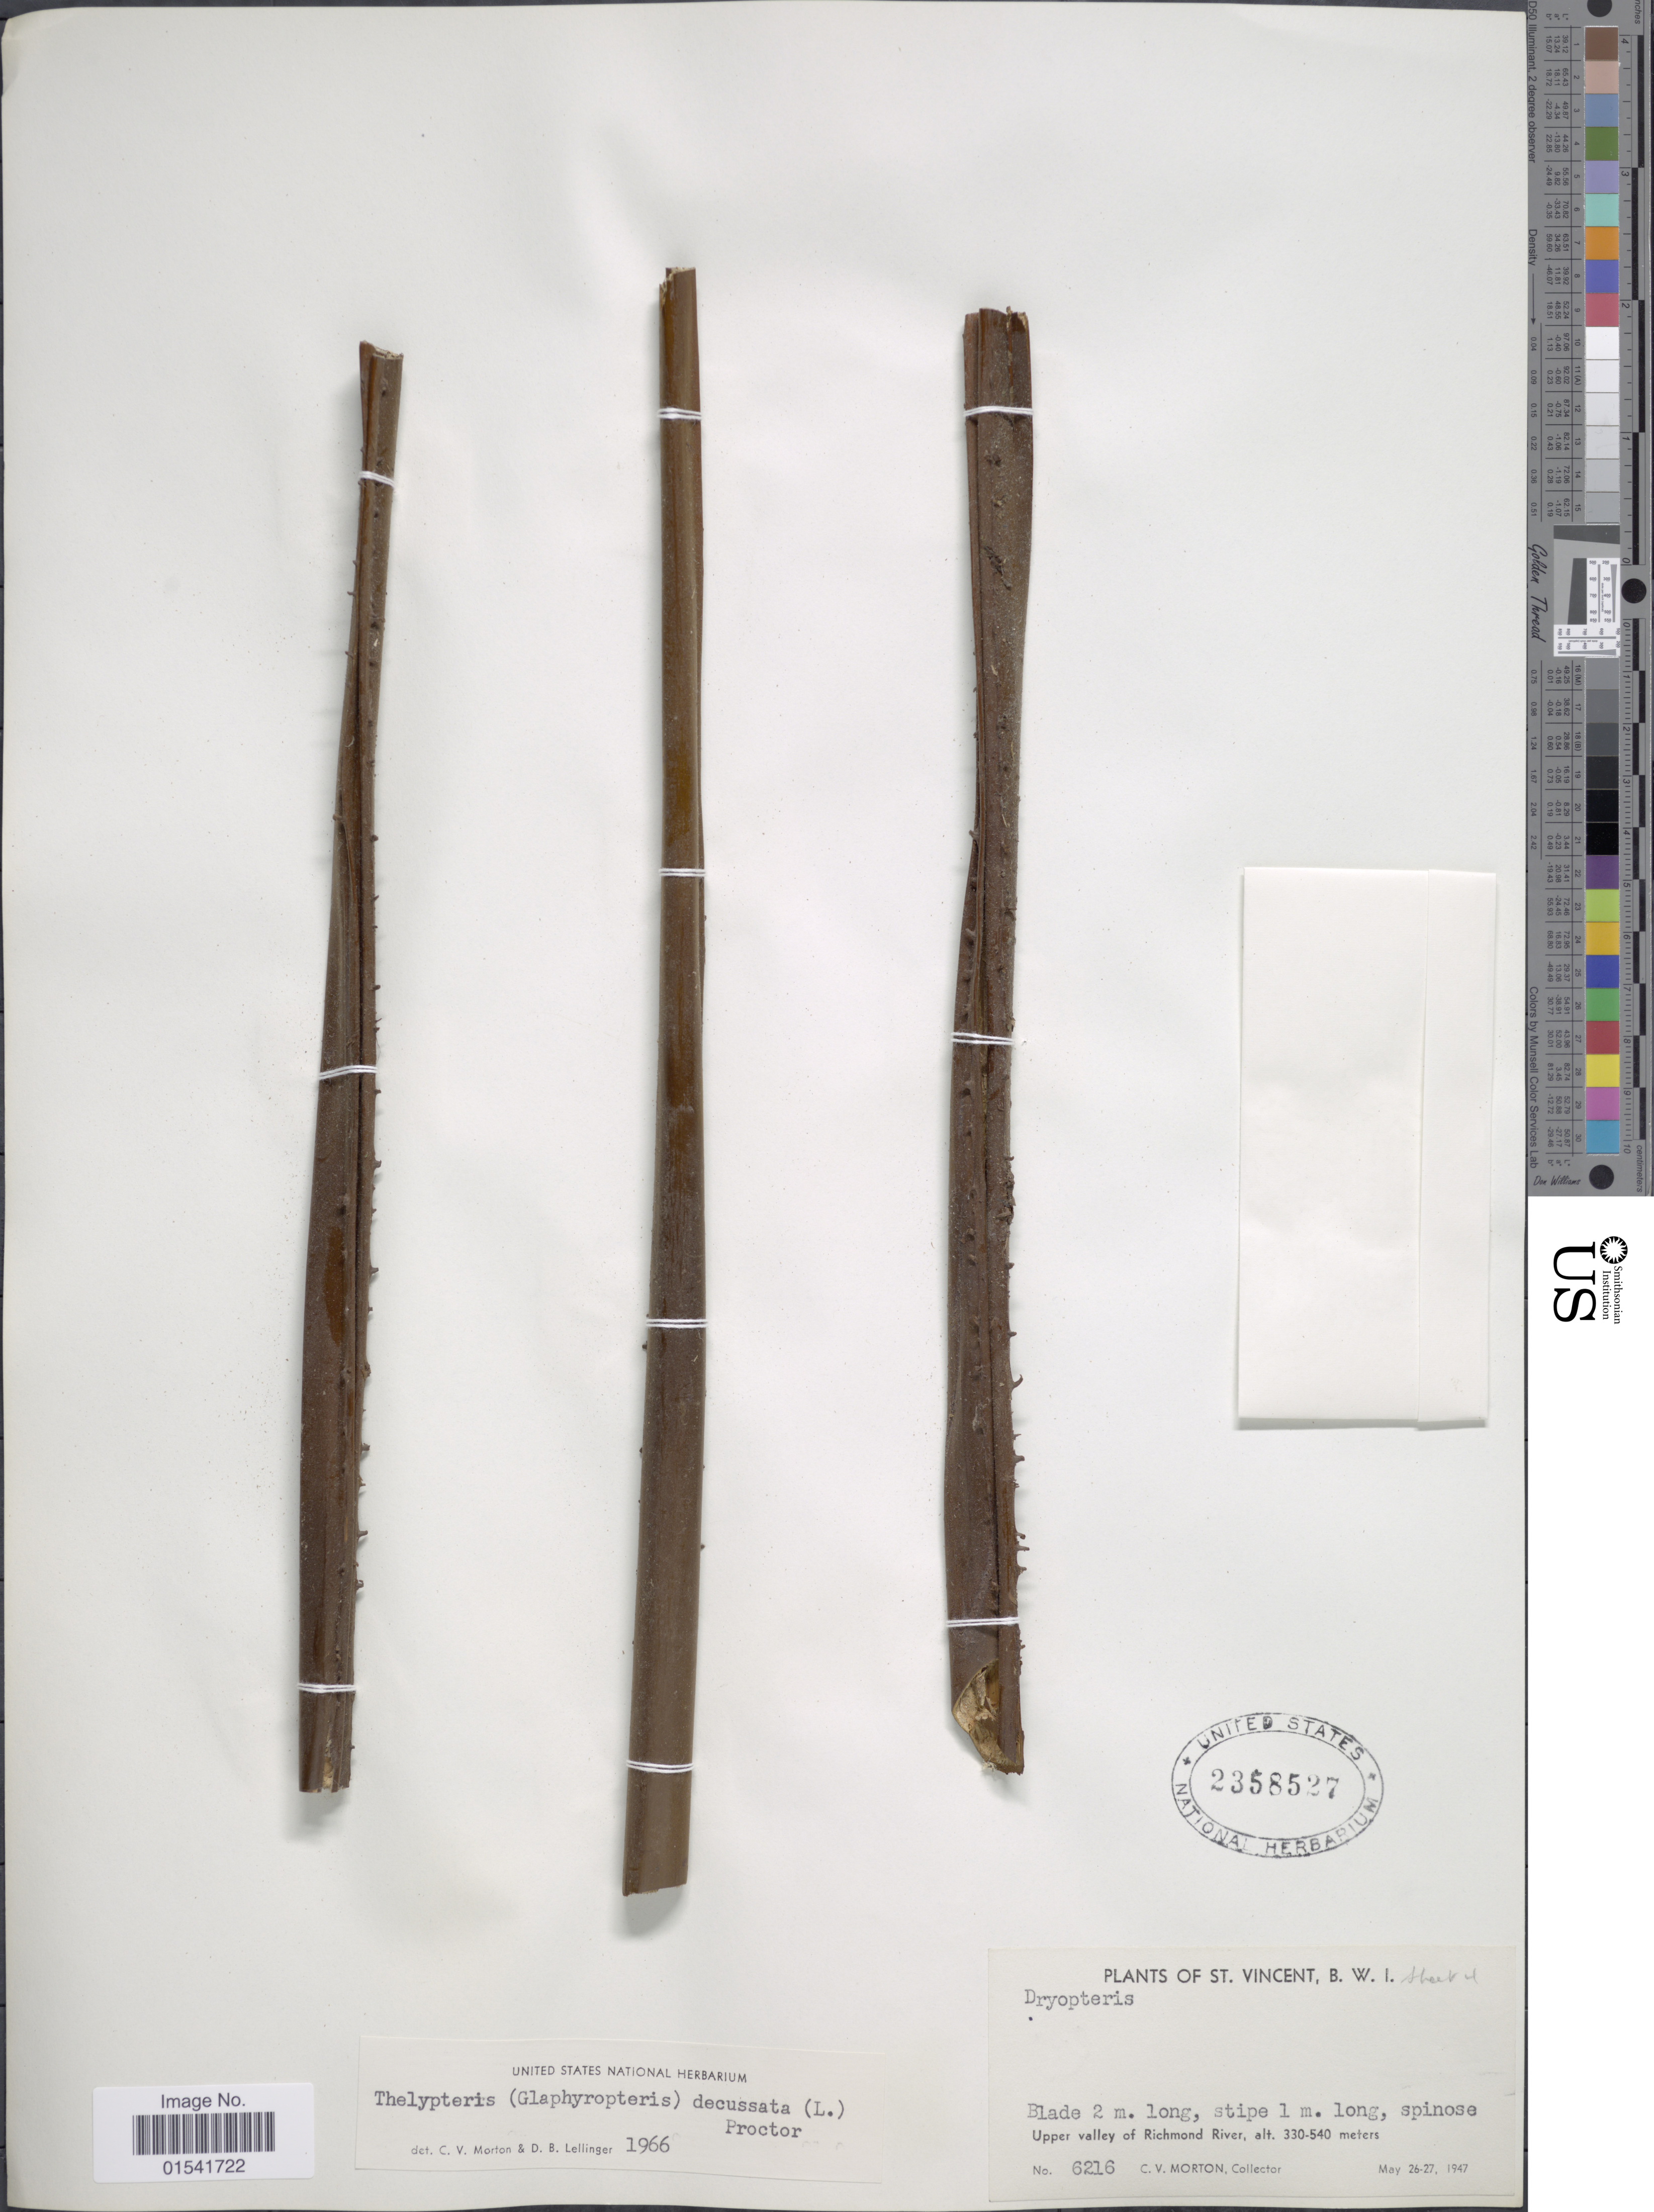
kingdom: Plantae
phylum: Tracheophyta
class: Polypodiopsida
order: Polypodiales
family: Thelypteridaceae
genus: Steiropteris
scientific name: Steiropteris decussata (L.) comb. nov., ined. 2015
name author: (L.)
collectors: C. V. Morton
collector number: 6216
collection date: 1947-05-26/1947-05-27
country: St. Vincent - Grenadines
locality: B.W.I., Upper valley of Richmond River, St. Vincent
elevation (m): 330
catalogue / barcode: US 2358527